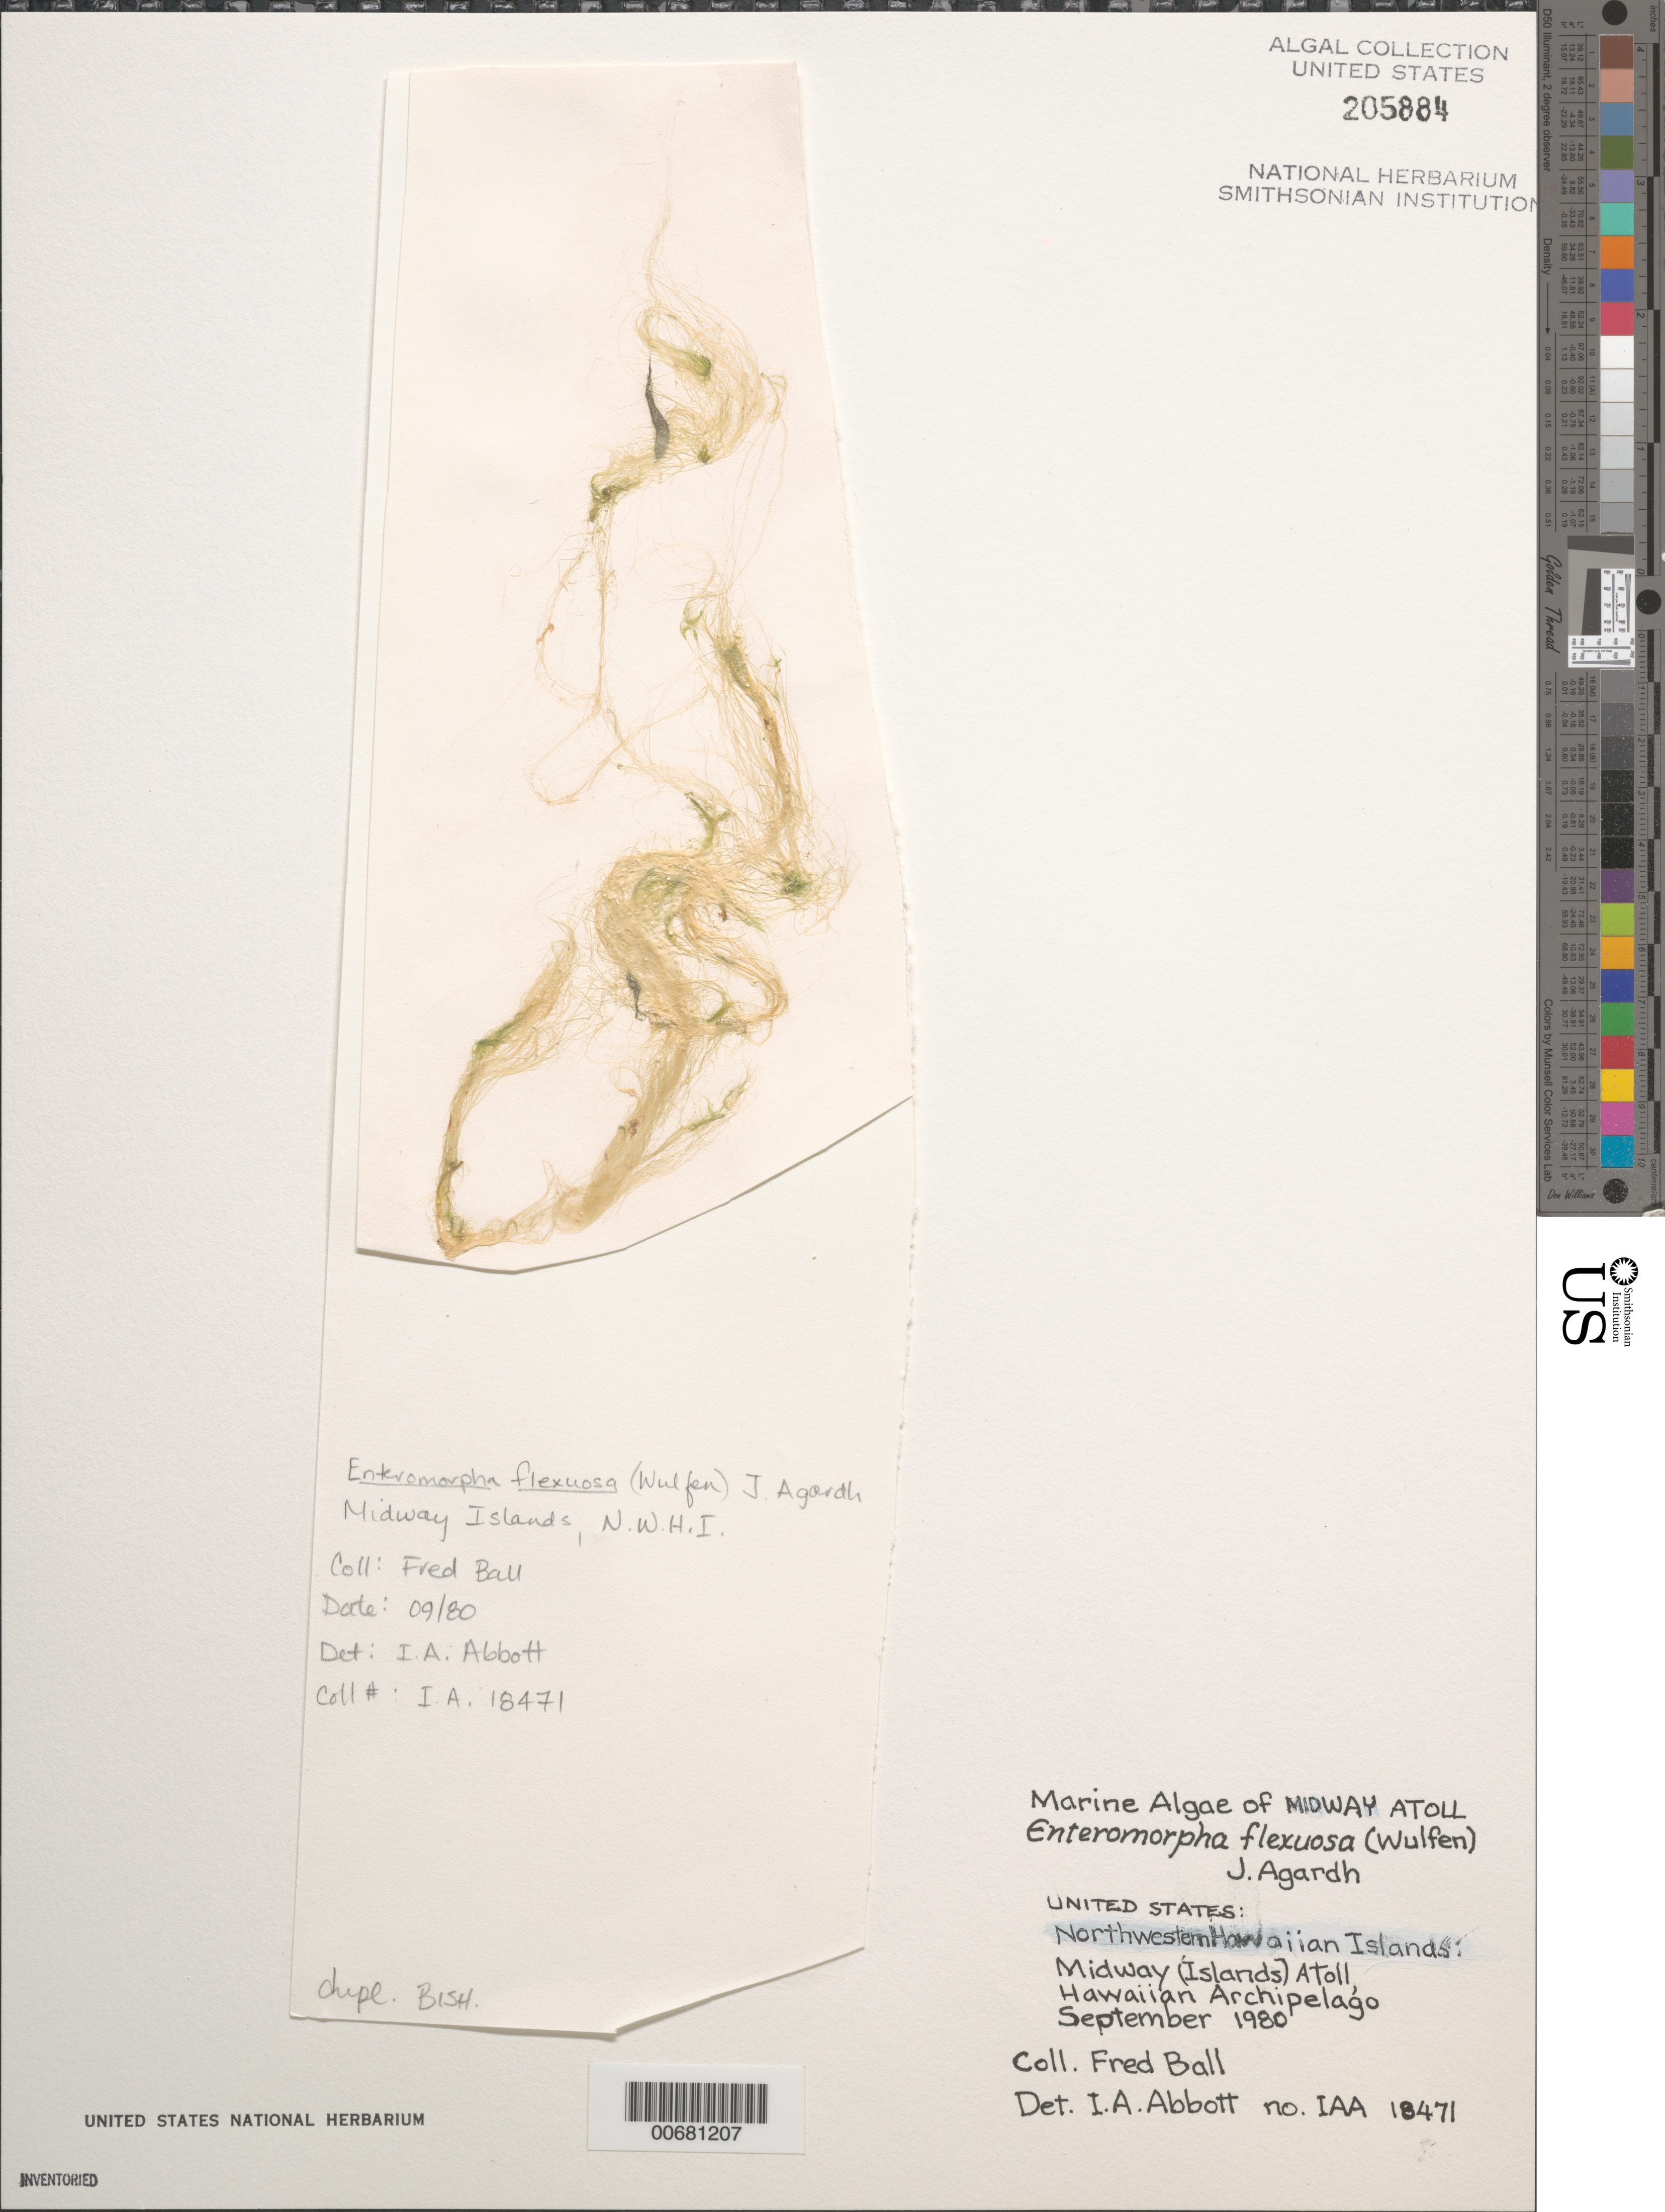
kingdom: Plantae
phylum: Chlorophyta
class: Ulvophyceae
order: Ulvales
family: Ulvaceae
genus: Ulva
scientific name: Ulva flexuosa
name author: Wulfen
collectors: F. Ball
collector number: IAA 18471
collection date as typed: Sep 1980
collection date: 1980-09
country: U.S. Administered Pacific Islands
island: Midway Atoll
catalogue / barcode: US 205884